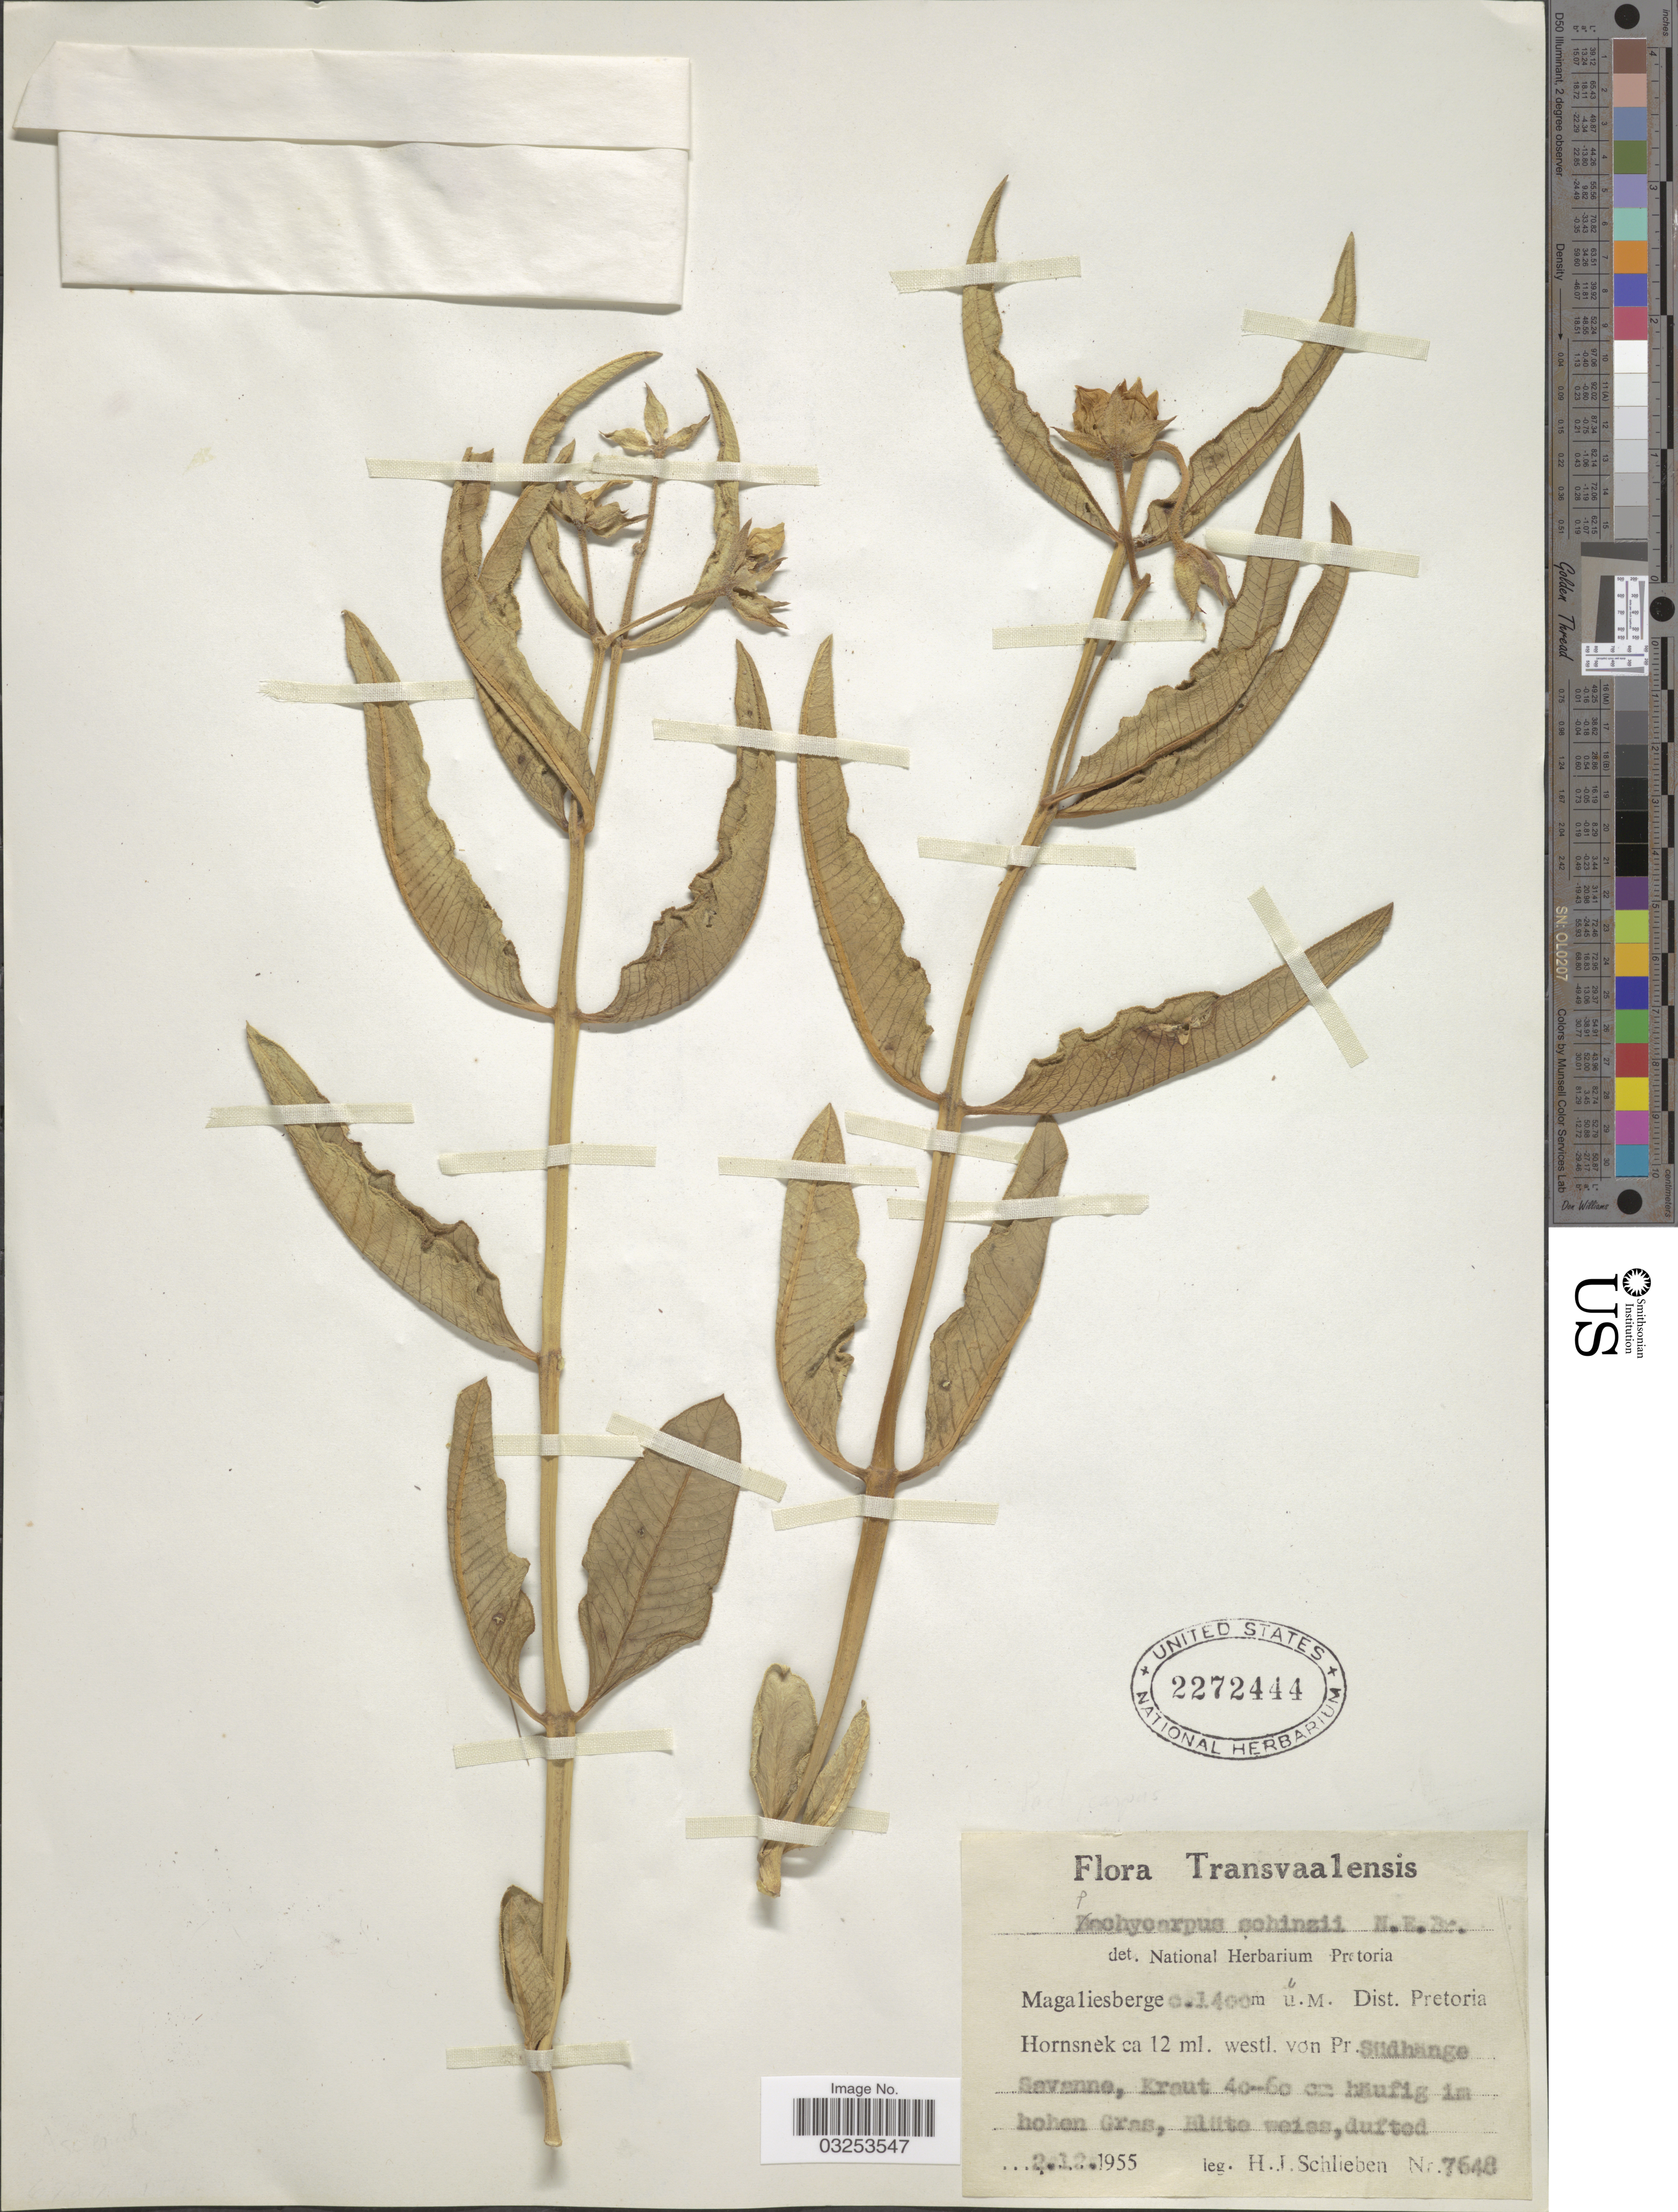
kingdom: Plantae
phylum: Tracheophyta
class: Magnoliopsida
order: Gentianales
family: Apocynaceae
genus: Pachycarpus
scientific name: Pachycarpus schinzianus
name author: (Schltr.) N.E. Br.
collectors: H. J. Schlieben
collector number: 7648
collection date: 1955-12-02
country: South Africa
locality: Transvaalensis. Magaliesberge. Dist. Pretoria Hornsnek ca 12 ml. westl. von Pro. Südhänge Savanne.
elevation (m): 1400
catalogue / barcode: US 2272444